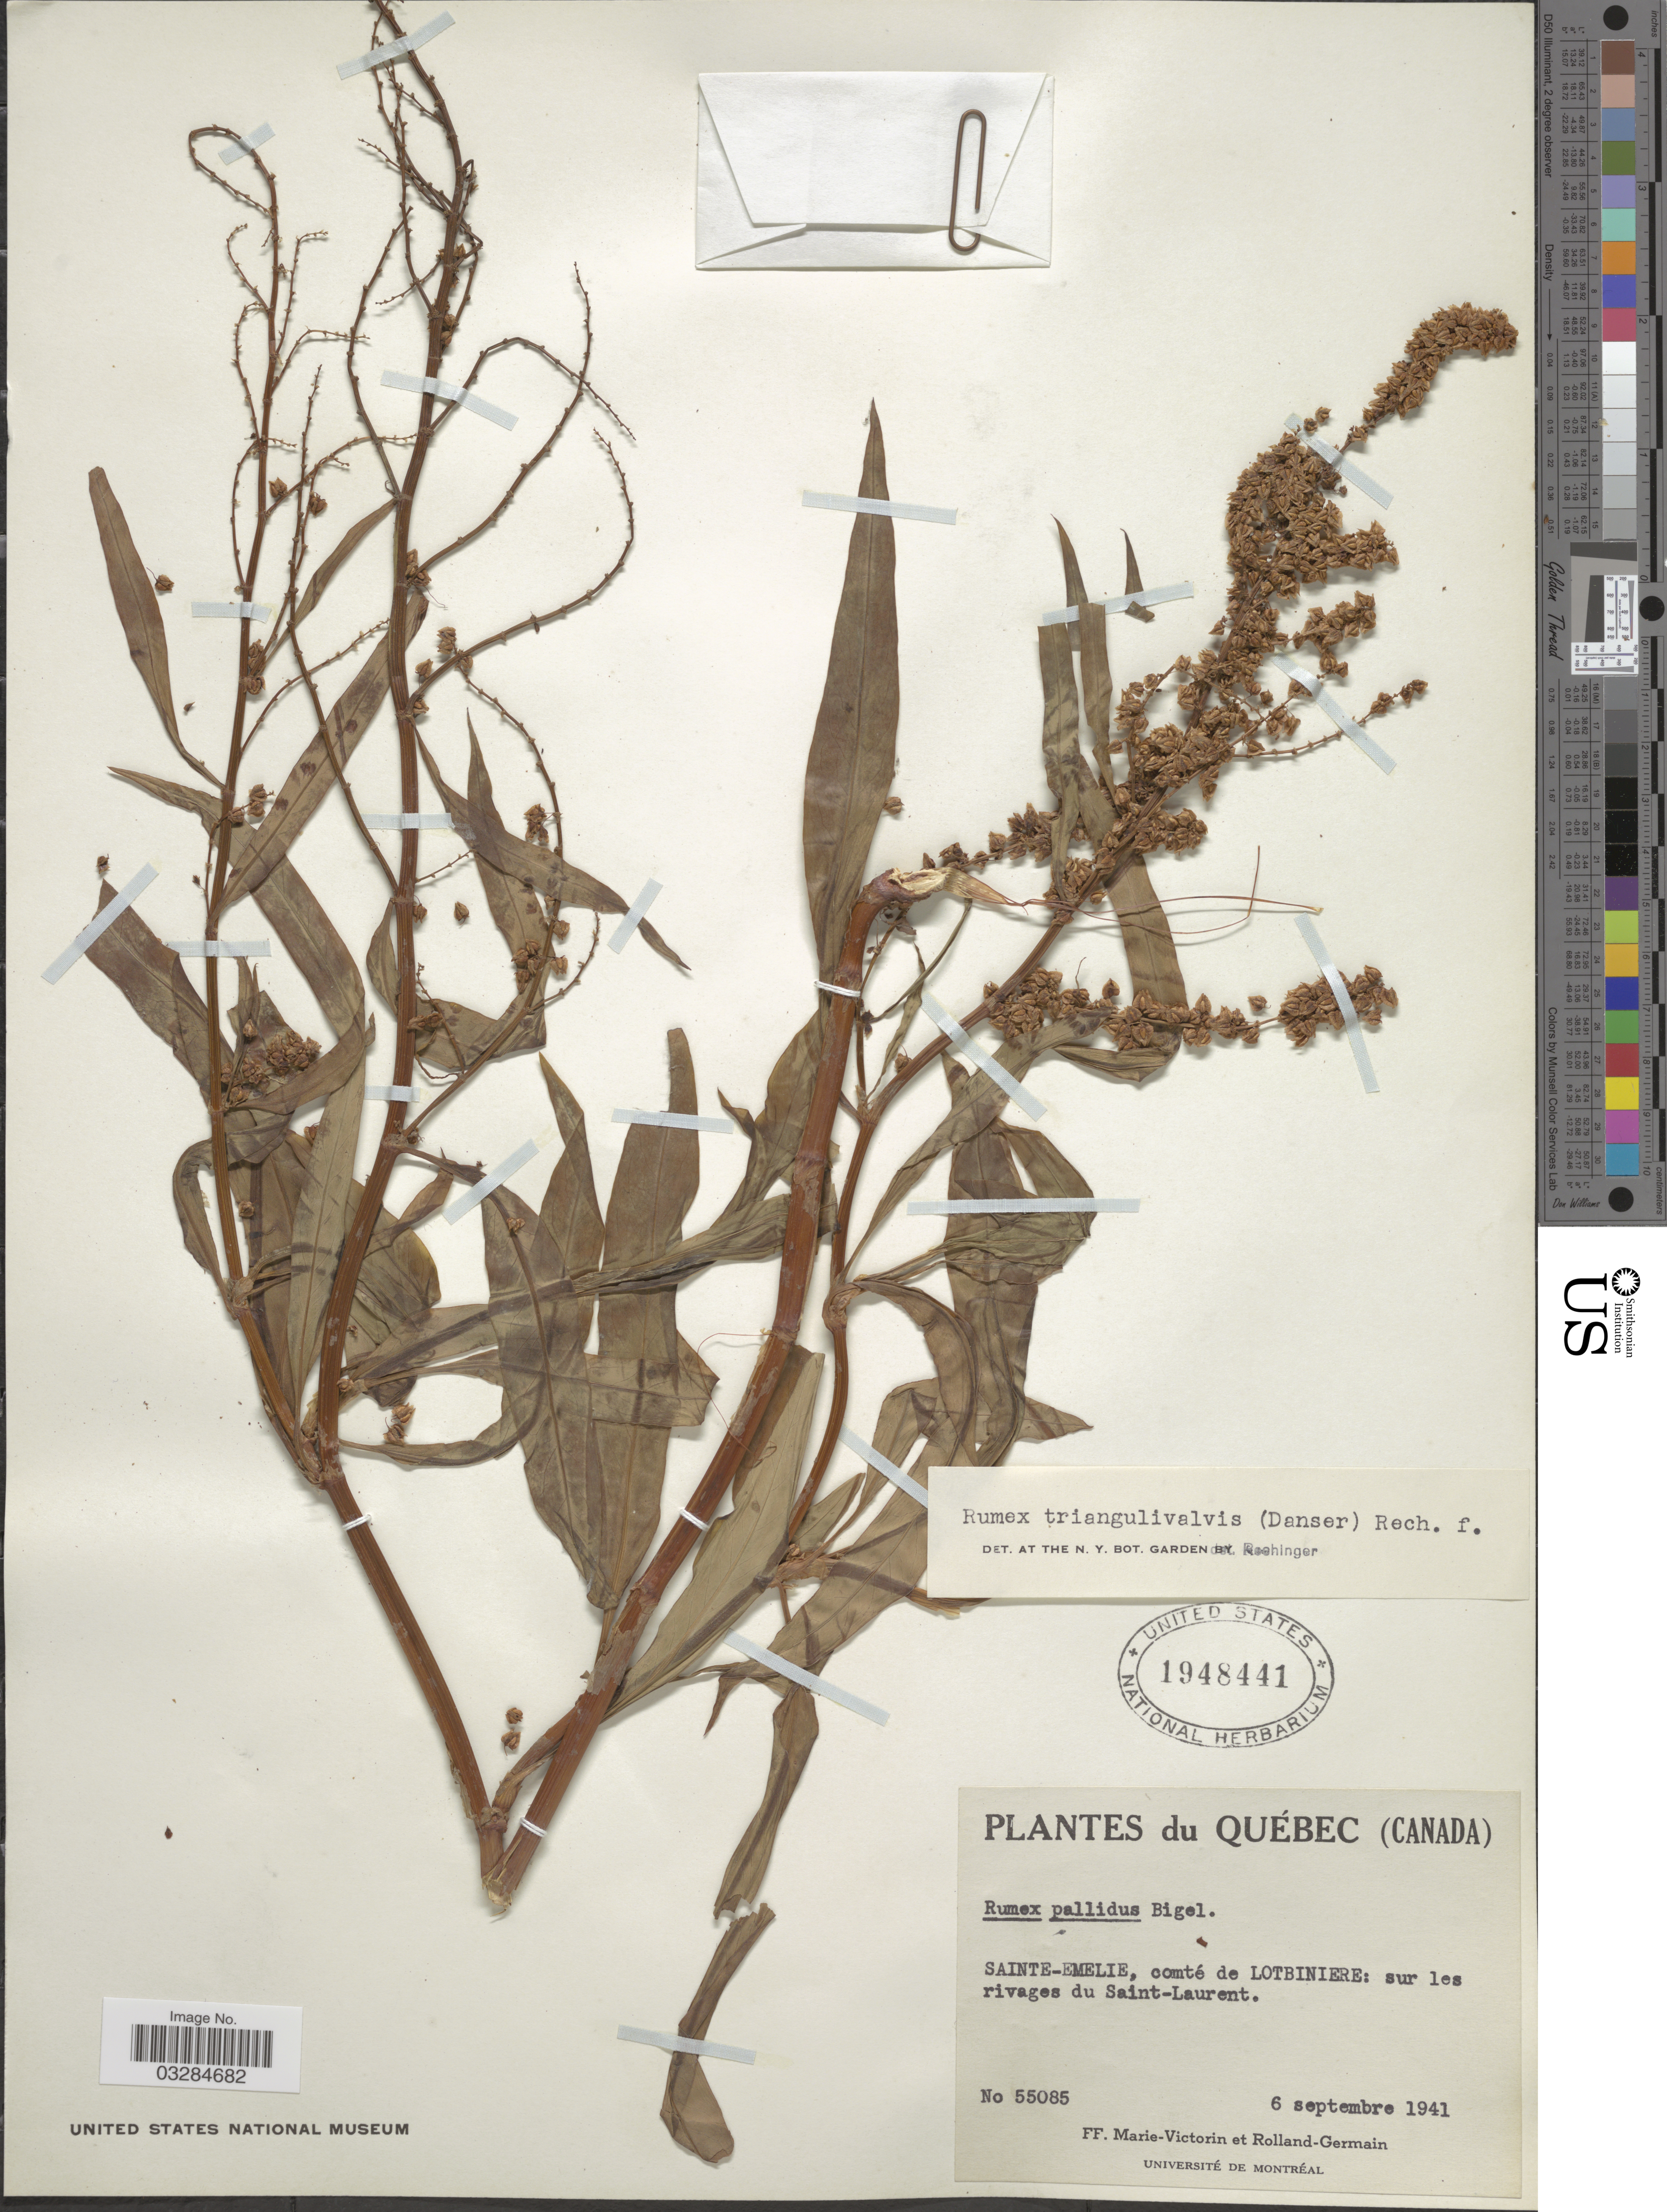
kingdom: Plantae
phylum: Tracheophyta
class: Magnoliopsida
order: Caryophyllales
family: Polygonaceae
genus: Rumex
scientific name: Rumex triangulivalvis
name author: (Danser) Rech. f.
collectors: F. Marie-Victorin & Rolland-Germain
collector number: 55085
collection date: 1941-09-06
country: Canada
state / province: Quebec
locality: Sainte-Emelie, comté de Lotbiniere: sur les rivages du Saint-Laurent.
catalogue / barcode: US 1948441